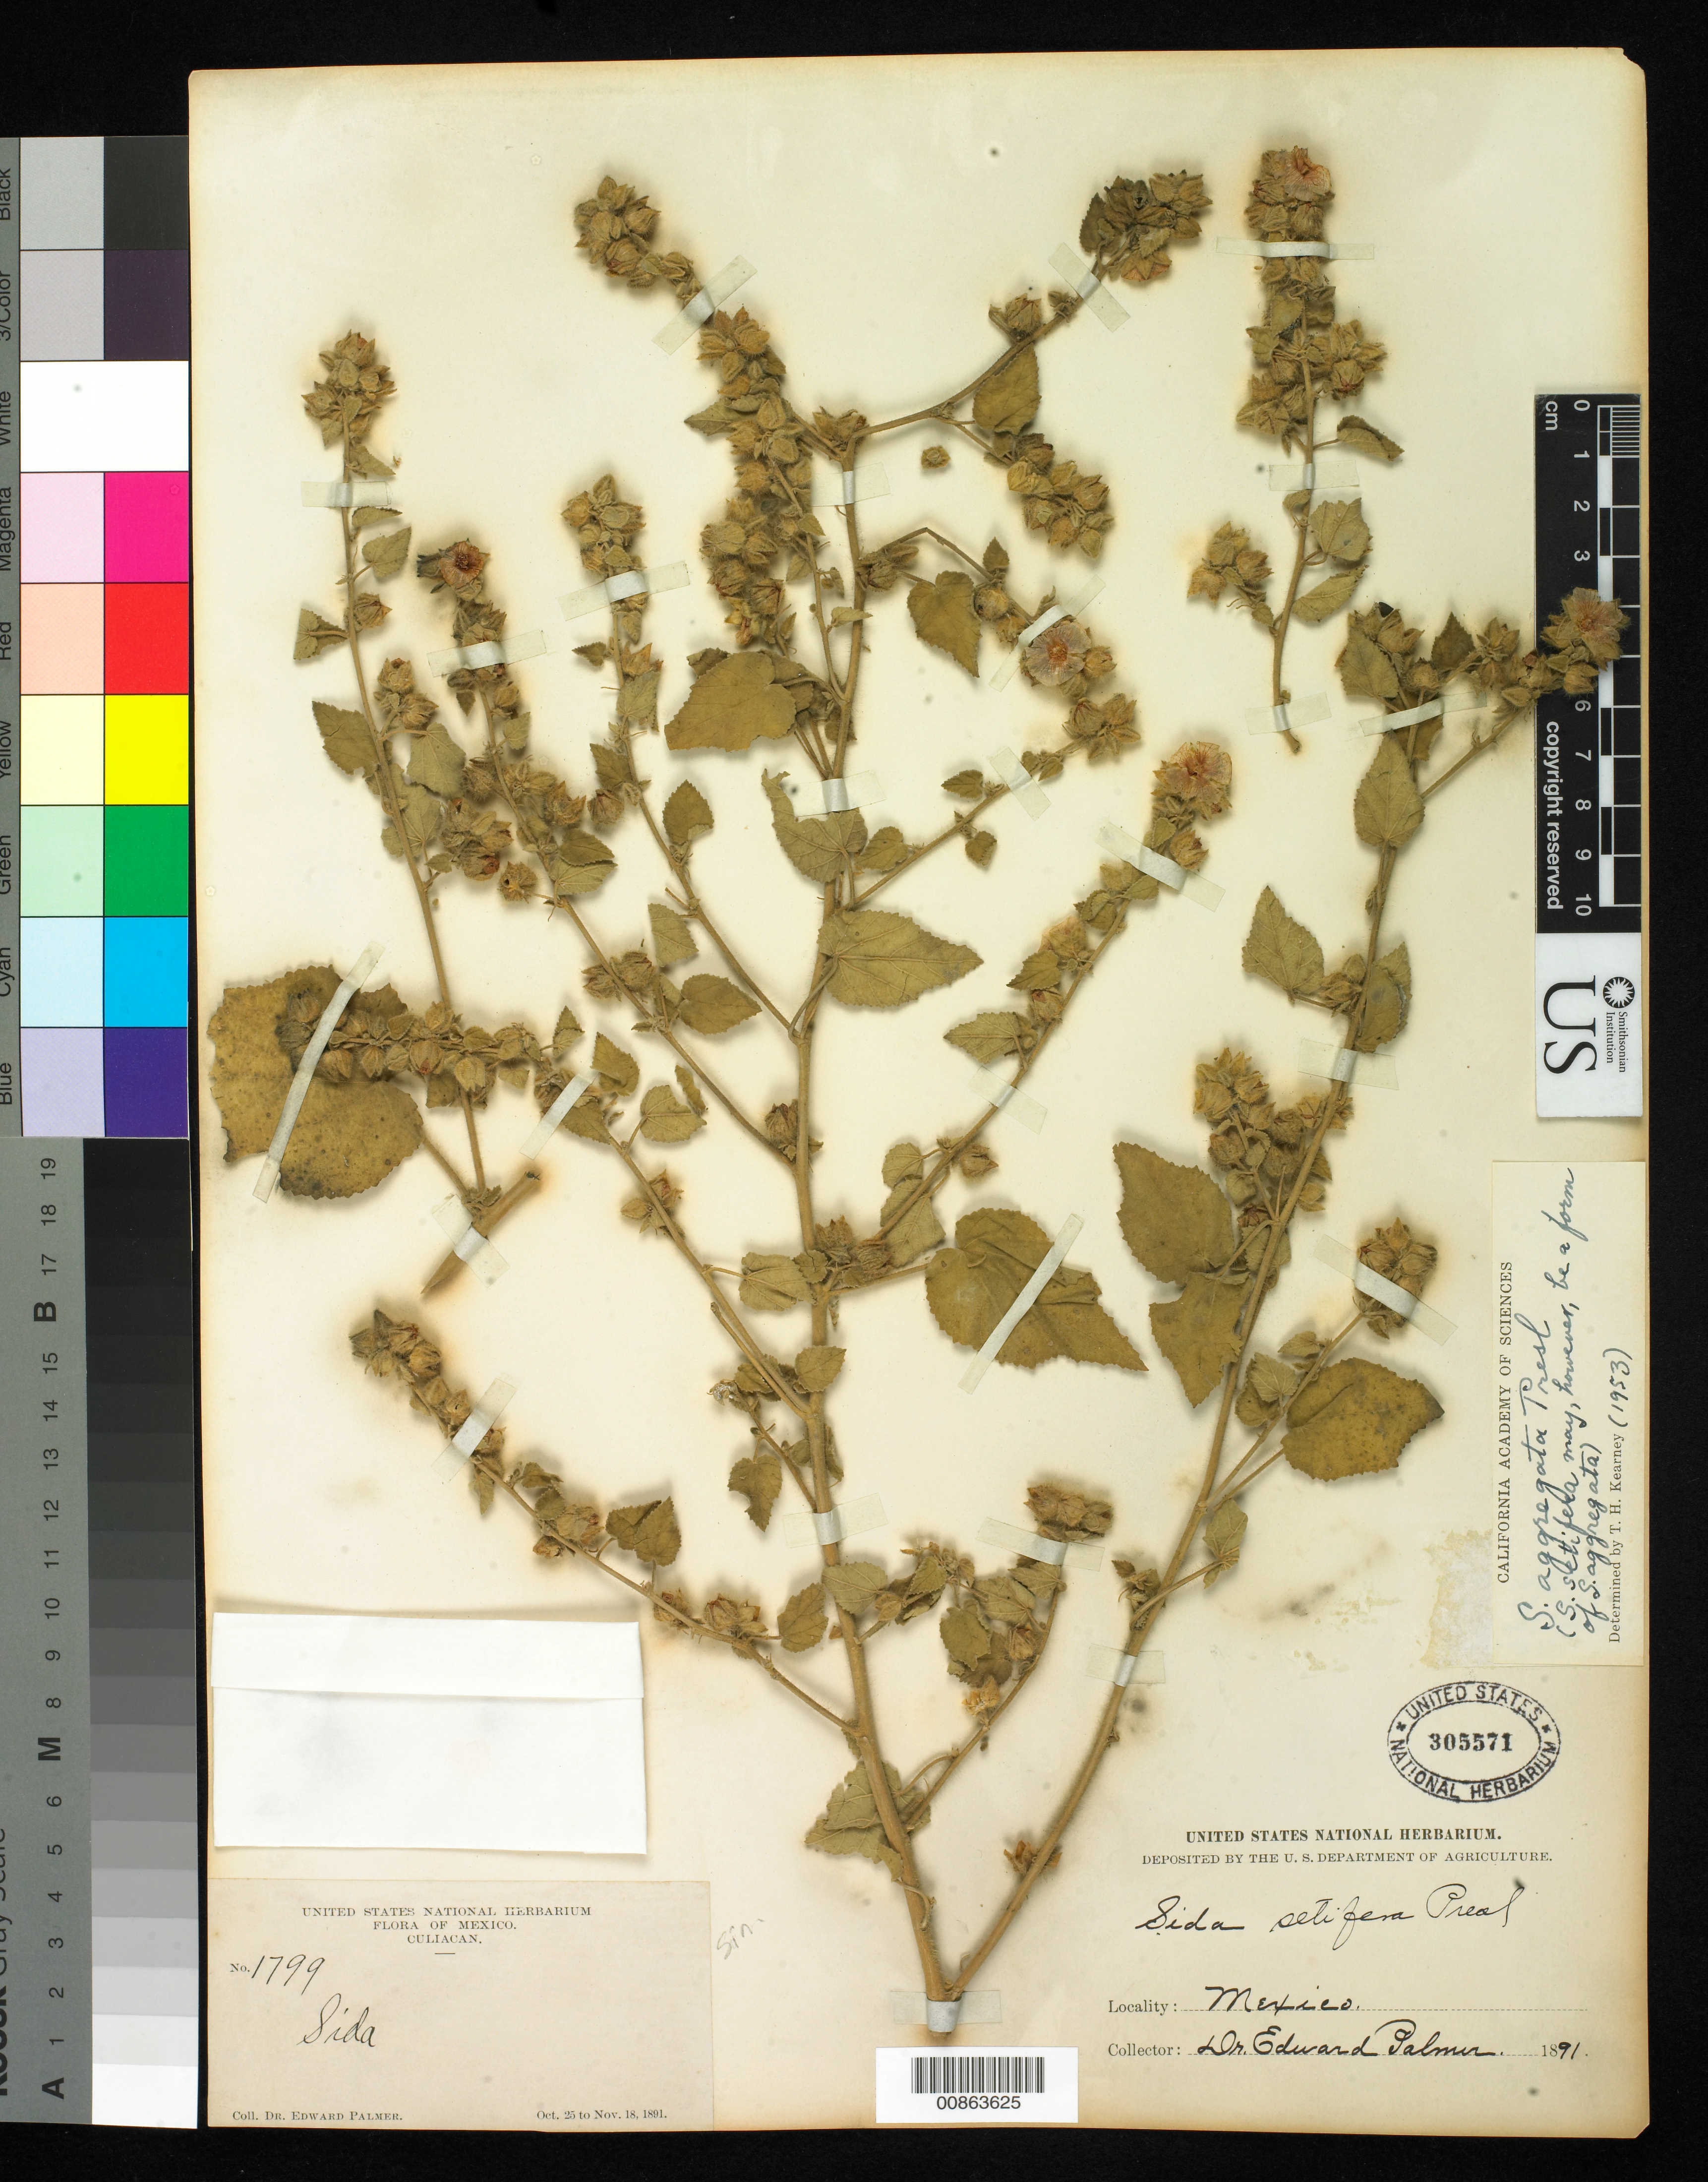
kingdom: Plantae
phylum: Tracheophyta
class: Magnoliopsida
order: Malvales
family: Malvaceae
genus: Sida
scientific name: Sida aggregata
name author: C. Presl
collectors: E. Palmer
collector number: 1799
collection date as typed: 25 Oct 1891 to 18 Nov 1891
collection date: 1891-10-25/1891-11-18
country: Mexico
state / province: Sinaloa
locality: Culiacan, Sinaloa.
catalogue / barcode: US 305571